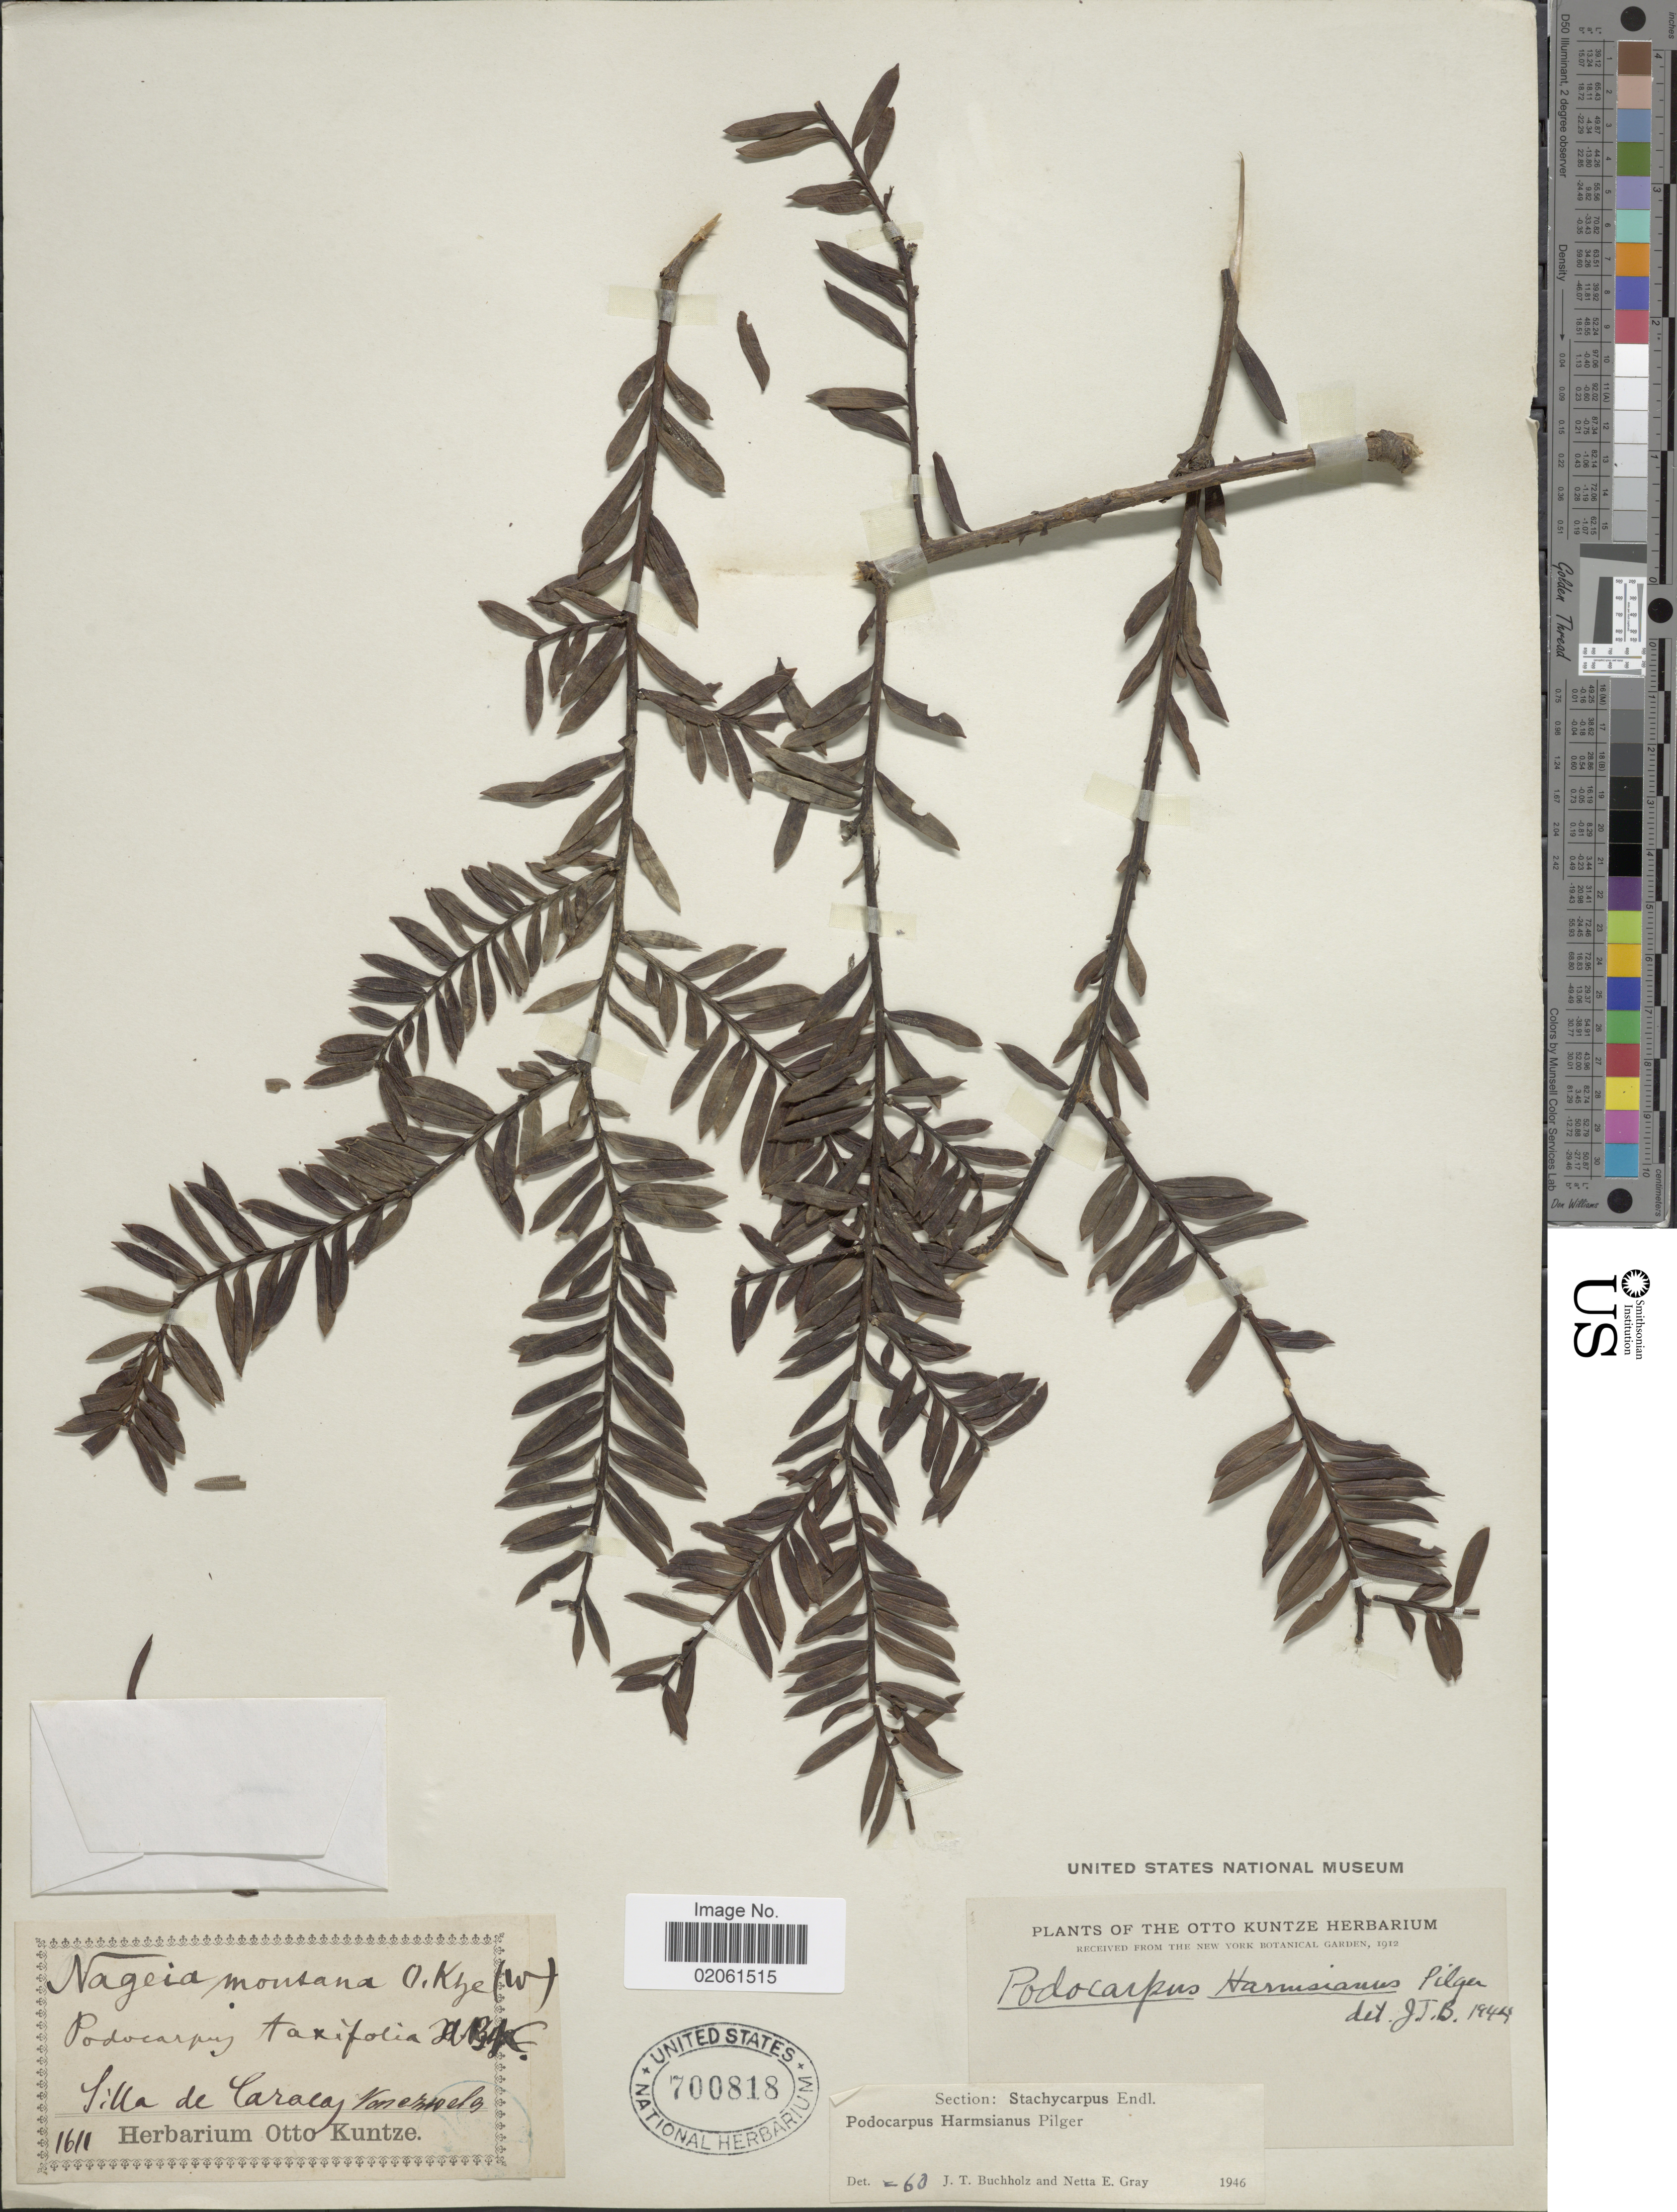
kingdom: Plantae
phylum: Tracheophyta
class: Pinopsida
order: Pinales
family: Podocarpaceae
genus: Podocarpus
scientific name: Podocarpus harmsianus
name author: Pilg.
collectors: ex herb. Otto Kuntze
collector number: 1611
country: Venezuela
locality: Sill de Caracas, Venezuela.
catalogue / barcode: US 700818